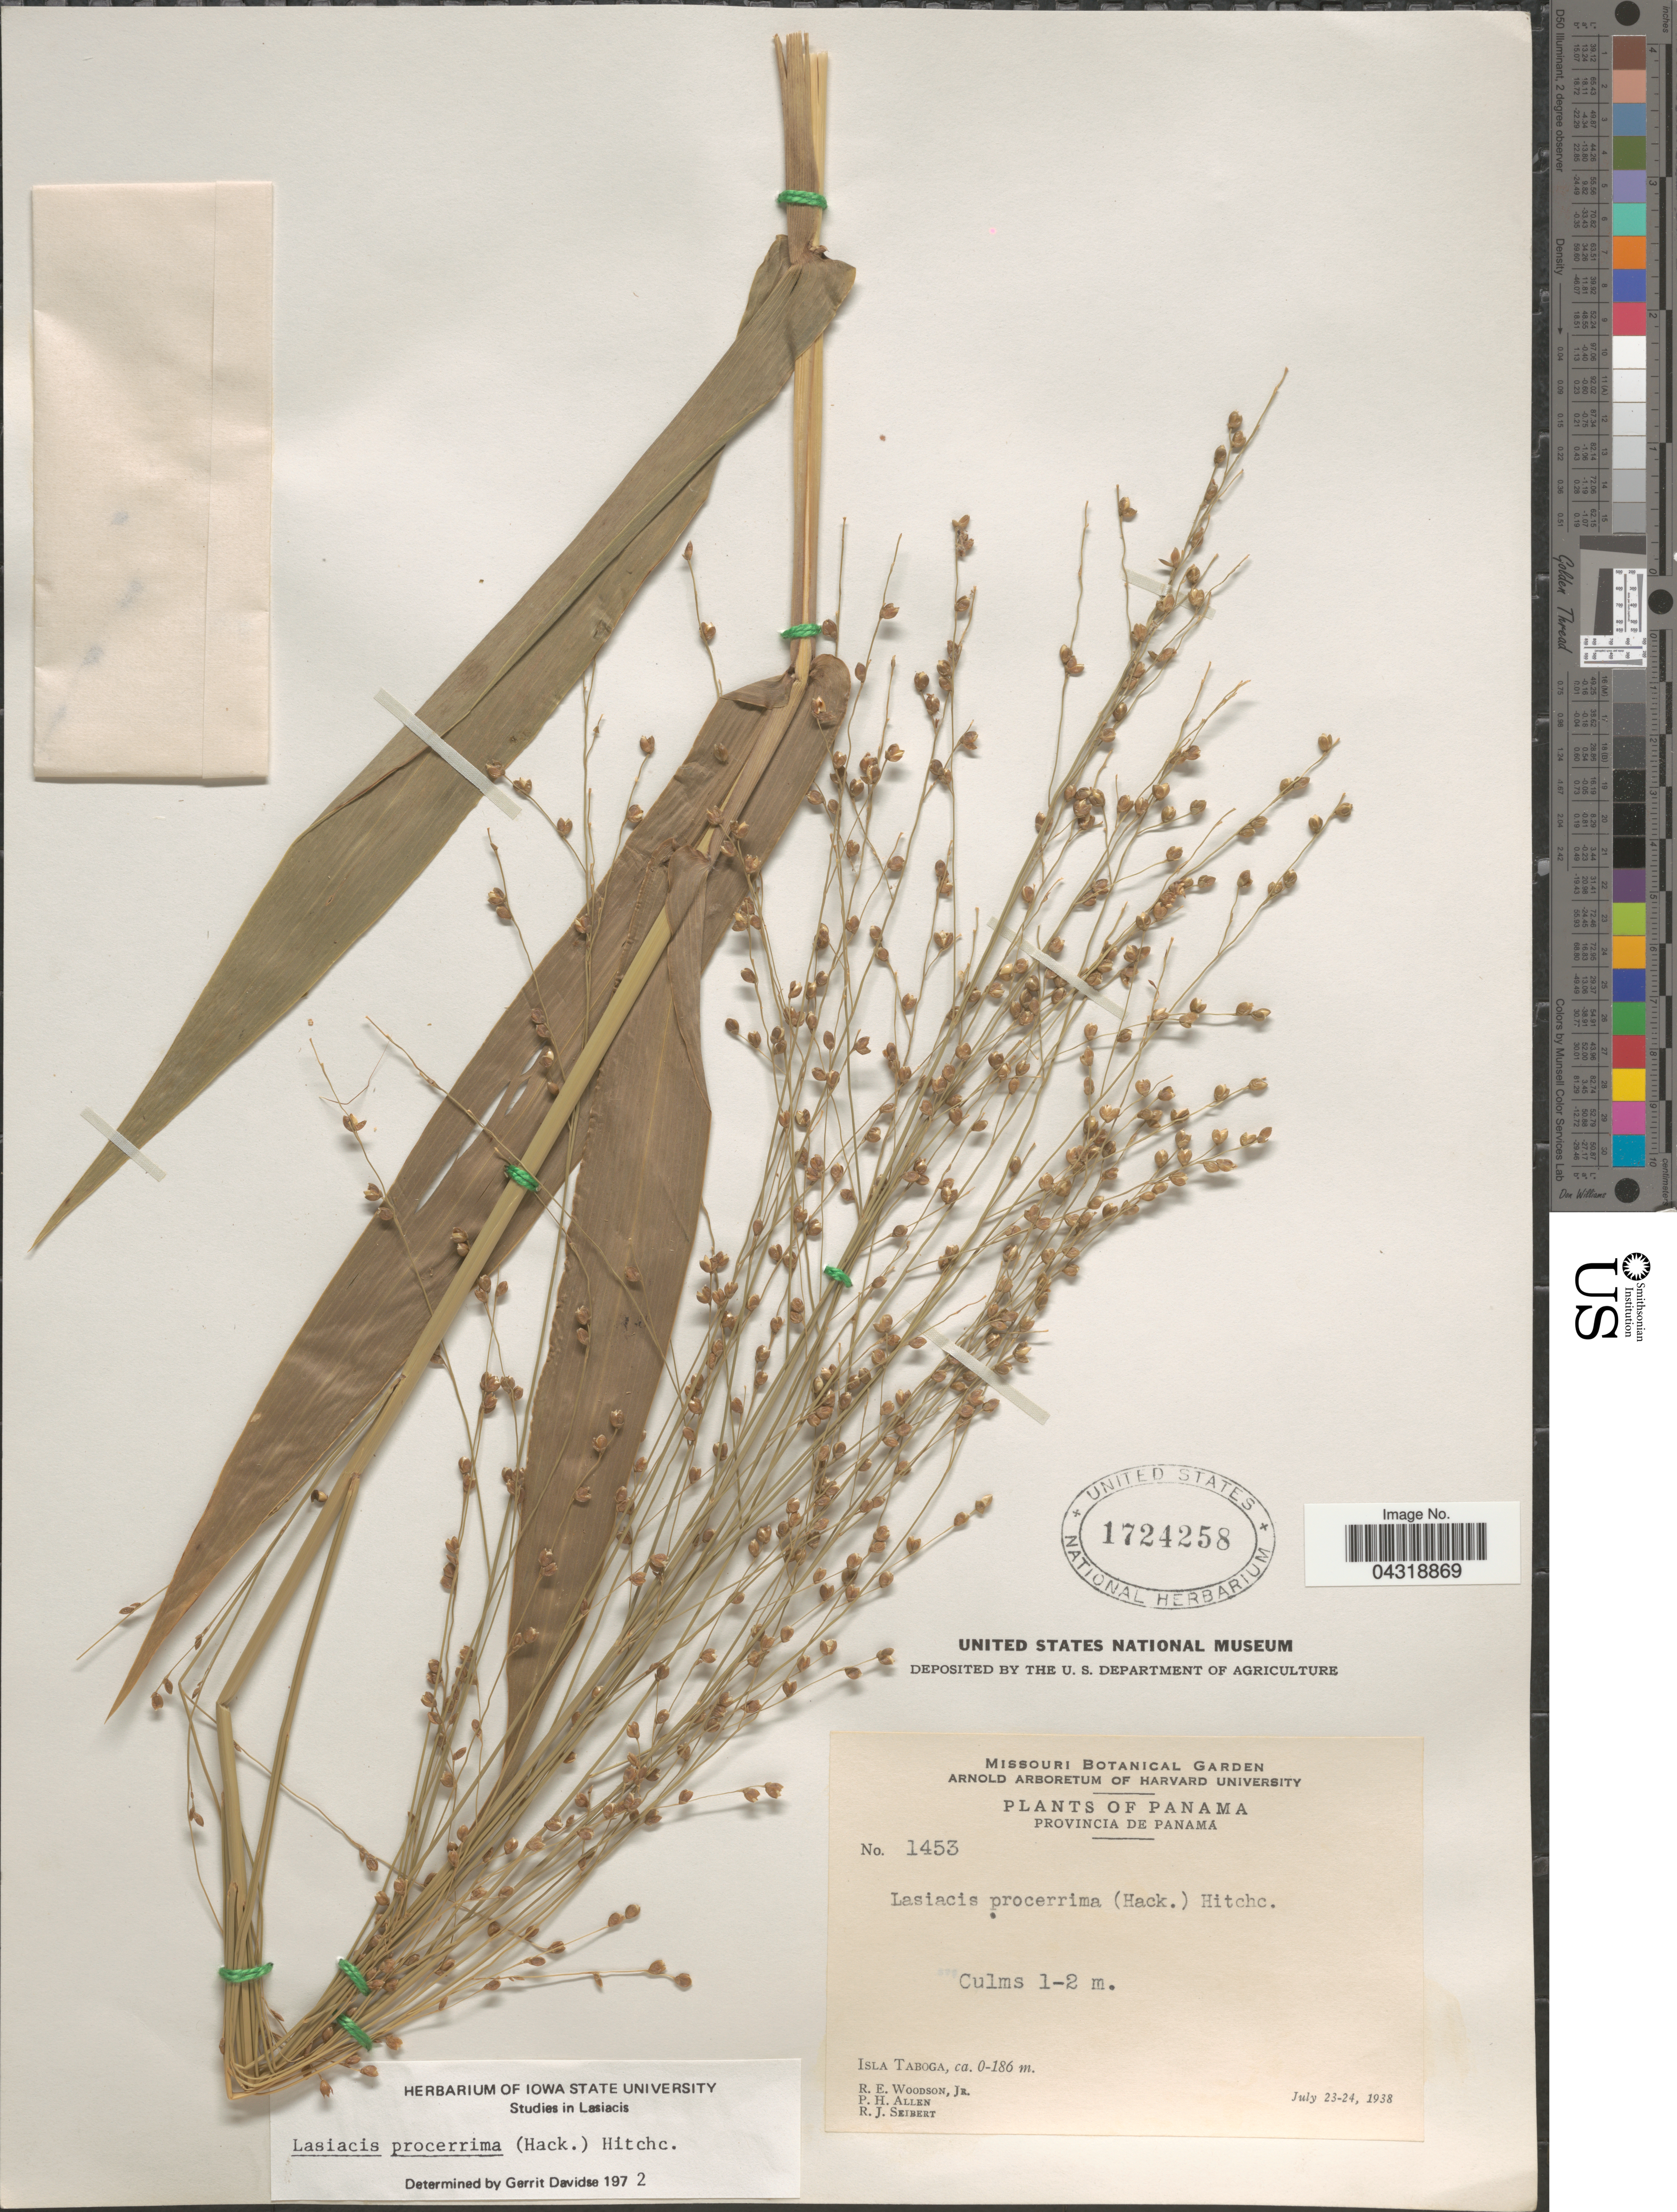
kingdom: Plantae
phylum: Tracheophyta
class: Liliopsida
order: Poales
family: Poaceae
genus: Lasiacis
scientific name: Lasiacis procerrima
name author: (Hack.) Hitchc.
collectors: R. E. Woodson, P. H. Allen & R. J. Seibert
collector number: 1453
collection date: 1938-07-23/1938-07-24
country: Panama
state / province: Panamá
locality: Isla Taboga.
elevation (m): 0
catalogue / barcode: US 1724258